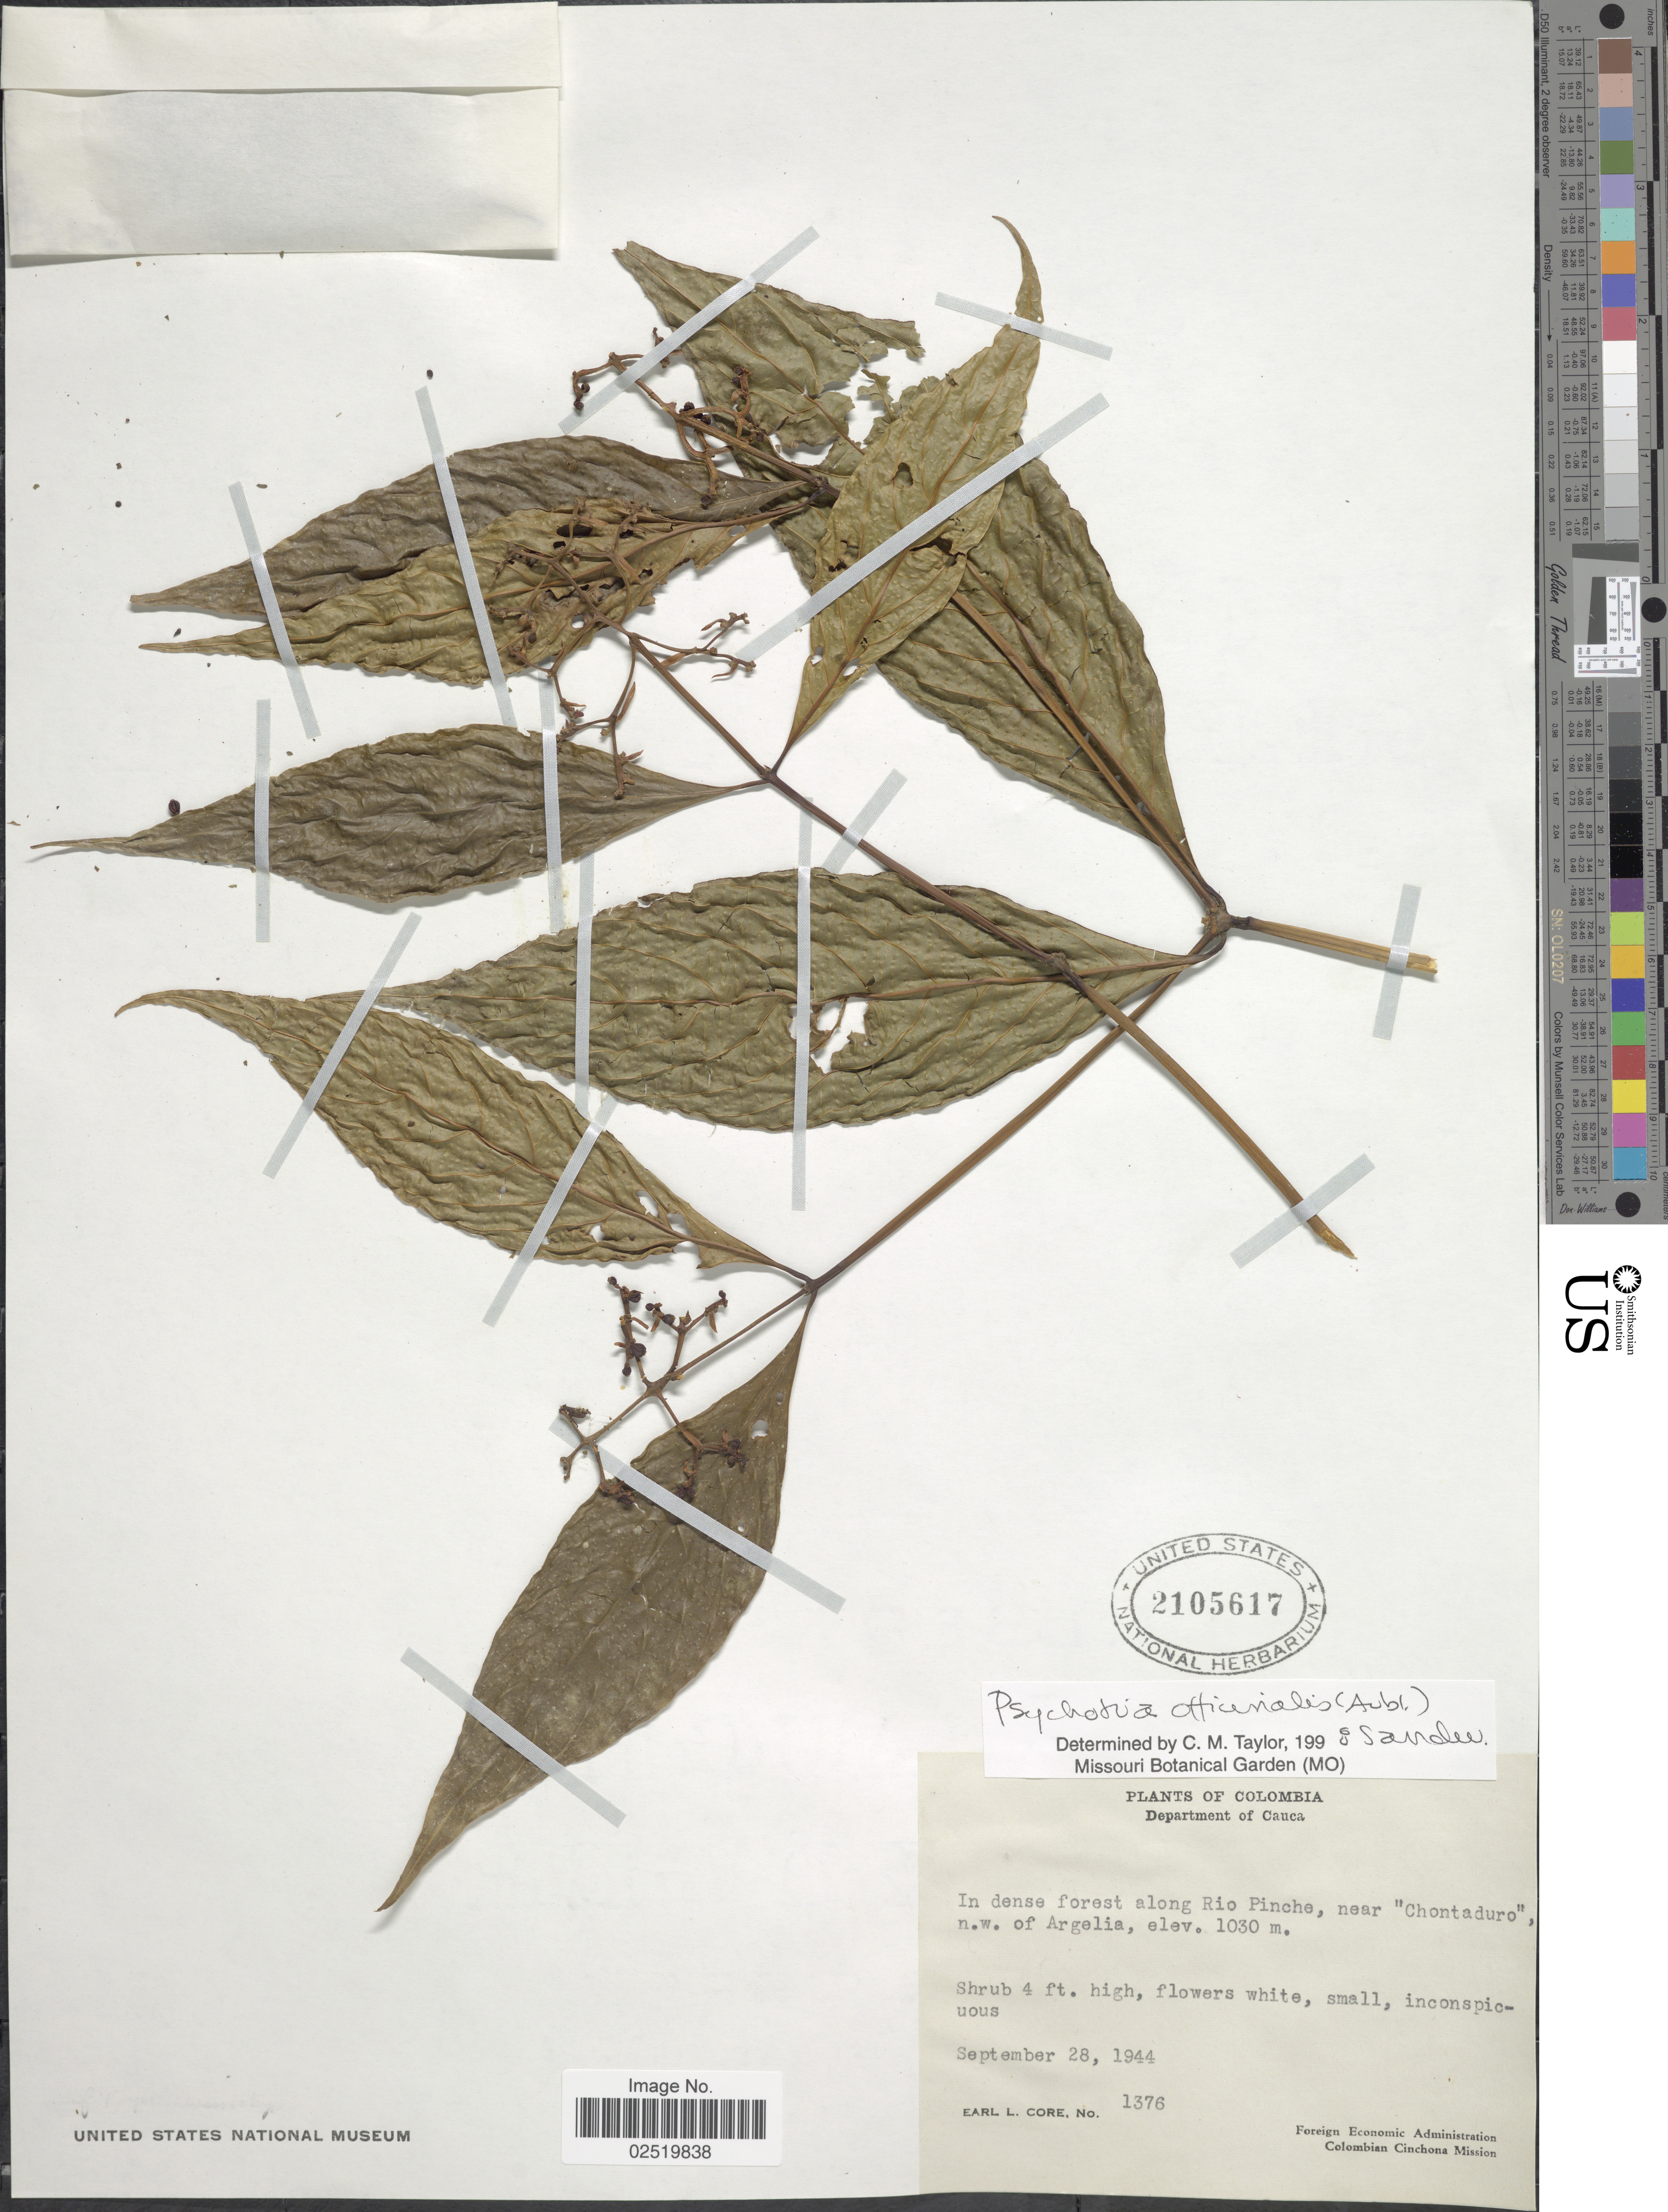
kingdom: Plantae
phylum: Tracheophyta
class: Magnoliopsida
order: Gentianales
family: Rubiaceae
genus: Psychotria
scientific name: Psychotria officinalis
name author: (Aubl.) Raeusch.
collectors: E. L. Core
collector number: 1376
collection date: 1944-09-28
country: Colombia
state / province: Cauca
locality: Along Rio Pinche, near "Chontaduro"n.w. of Argelia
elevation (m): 1030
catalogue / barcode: US 2105617